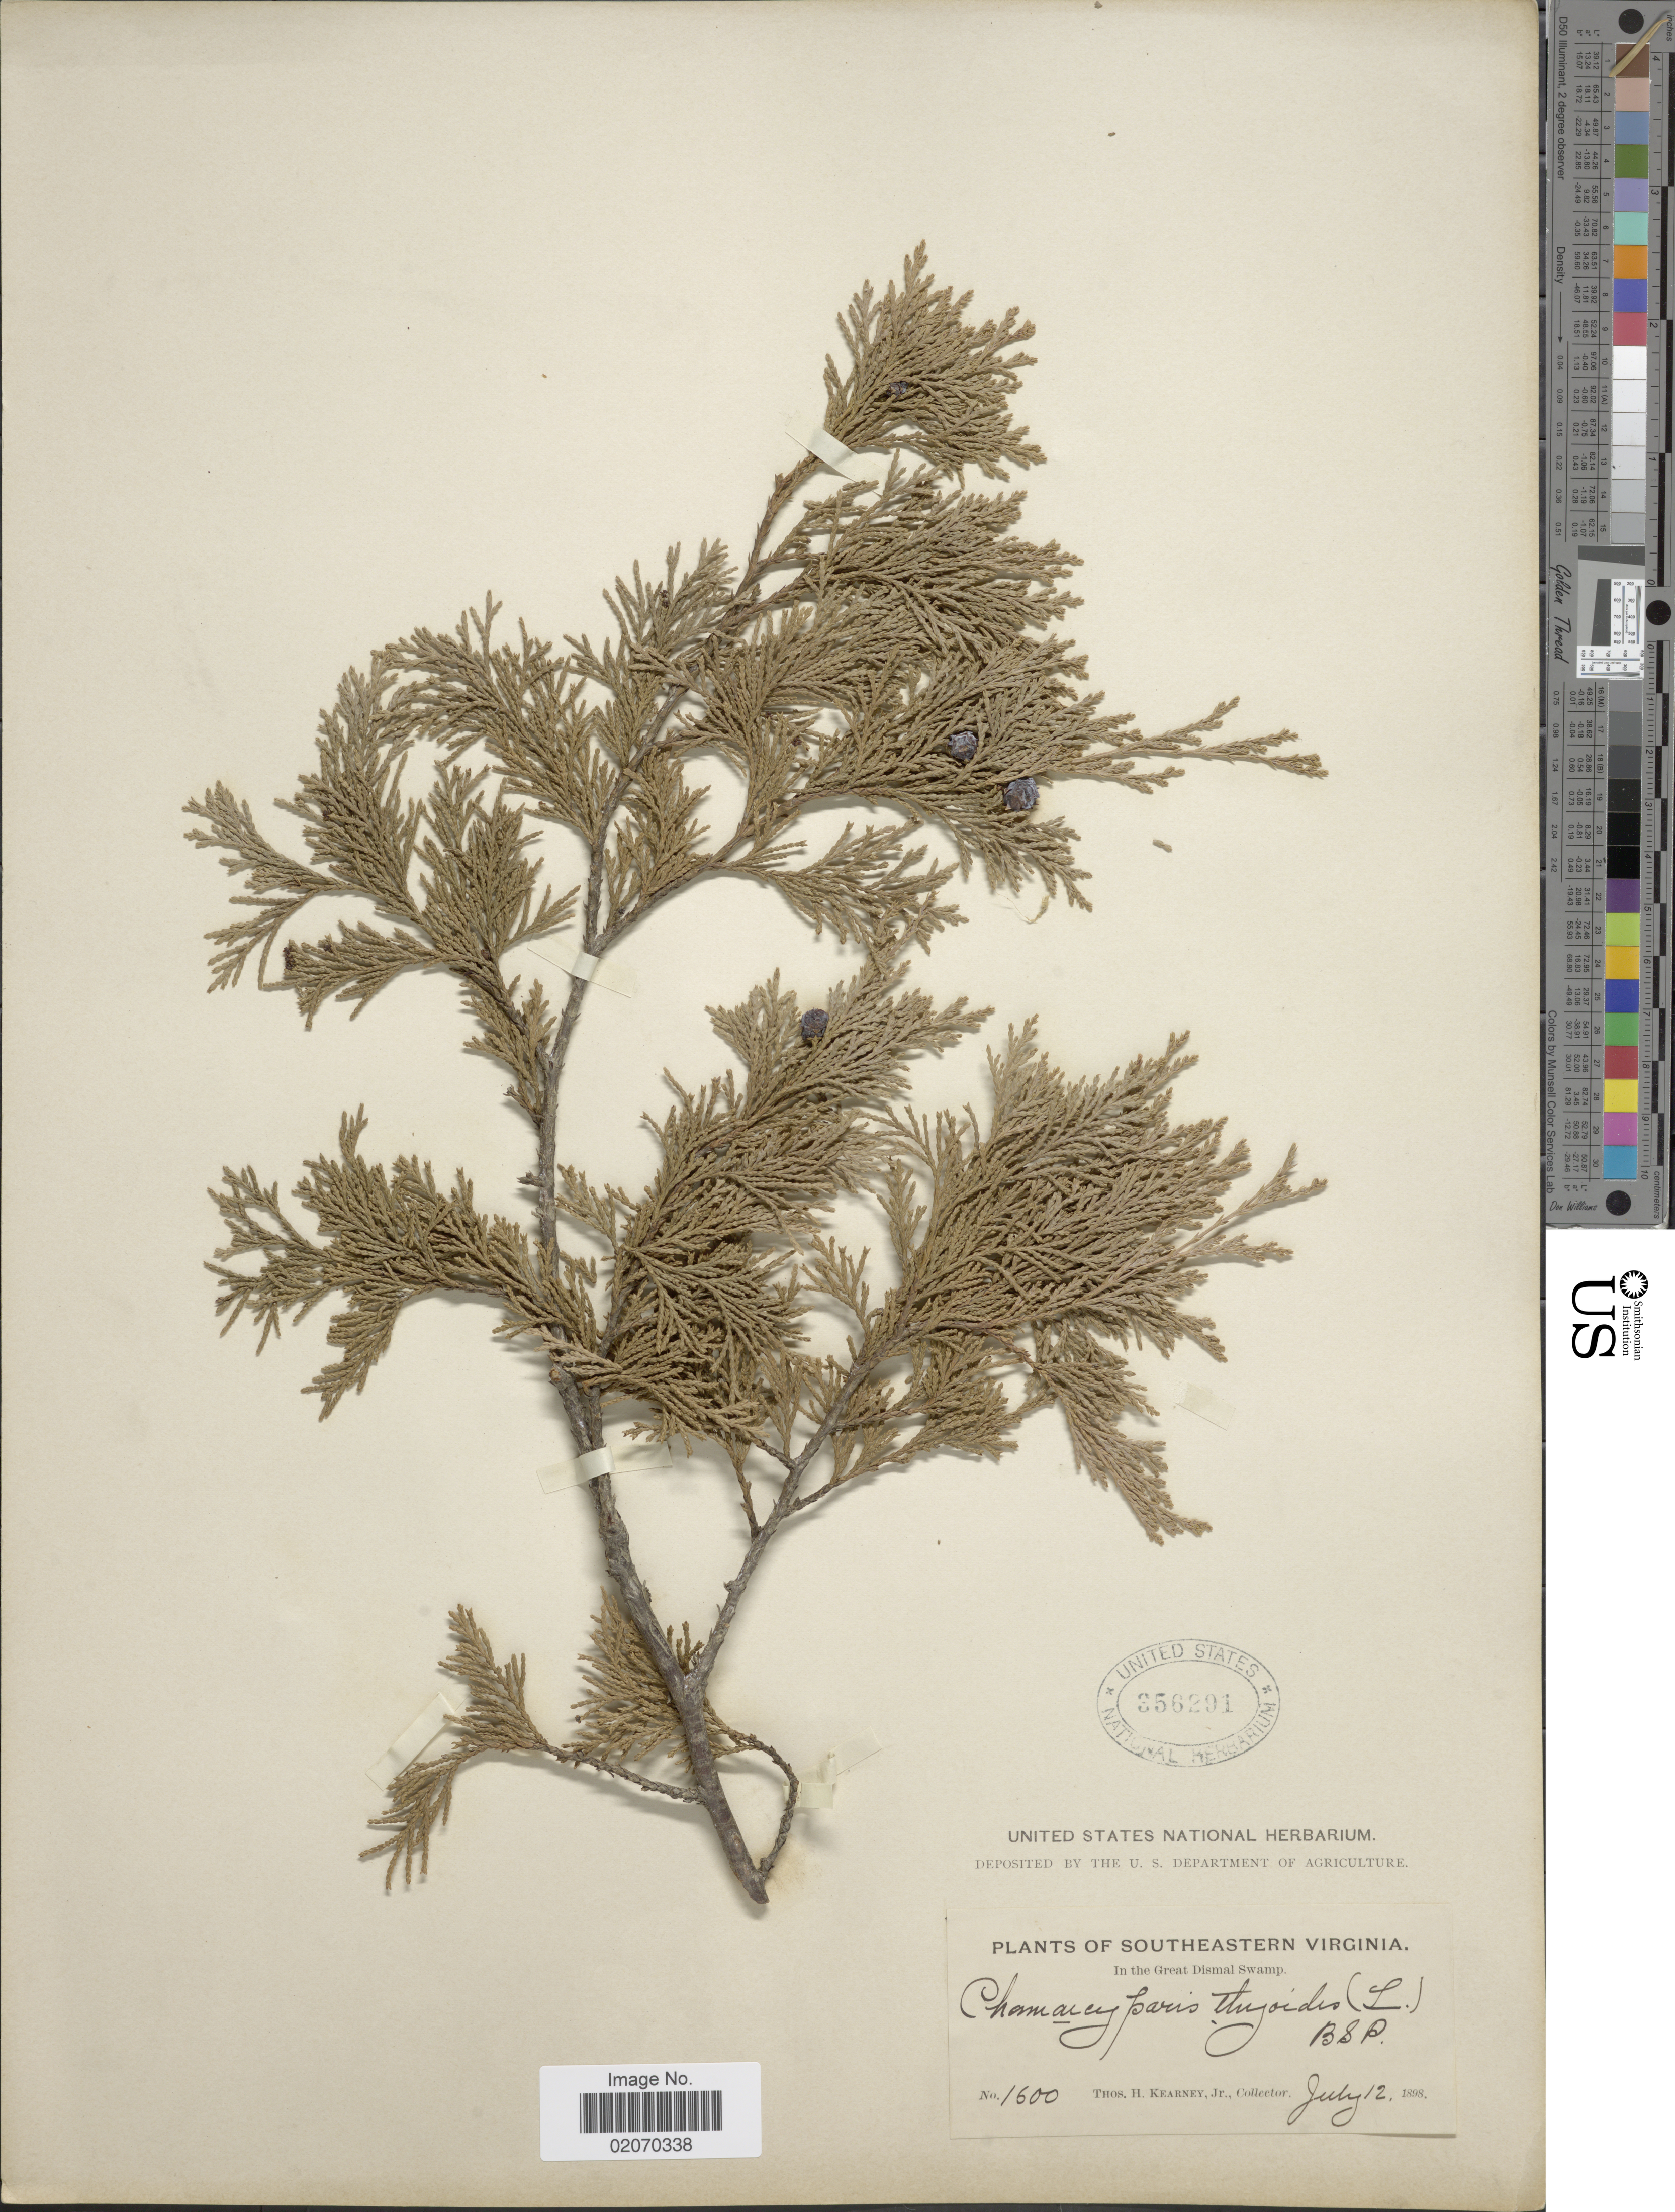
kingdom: Plantae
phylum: Tracheophyta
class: Pinopsida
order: Pinales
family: Cupressaceae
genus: Chamaecyparis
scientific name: Chamaecyparis thyoides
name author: (L.) Britton, Stearns & Poggenb.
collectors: T. H. Kearney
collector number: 1600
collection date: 1898-07-12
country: United States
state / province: Virginia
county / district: City of Chesapeake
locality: Southeastern Virginia. In the Great Dismal Swamp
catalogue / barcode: US 356291